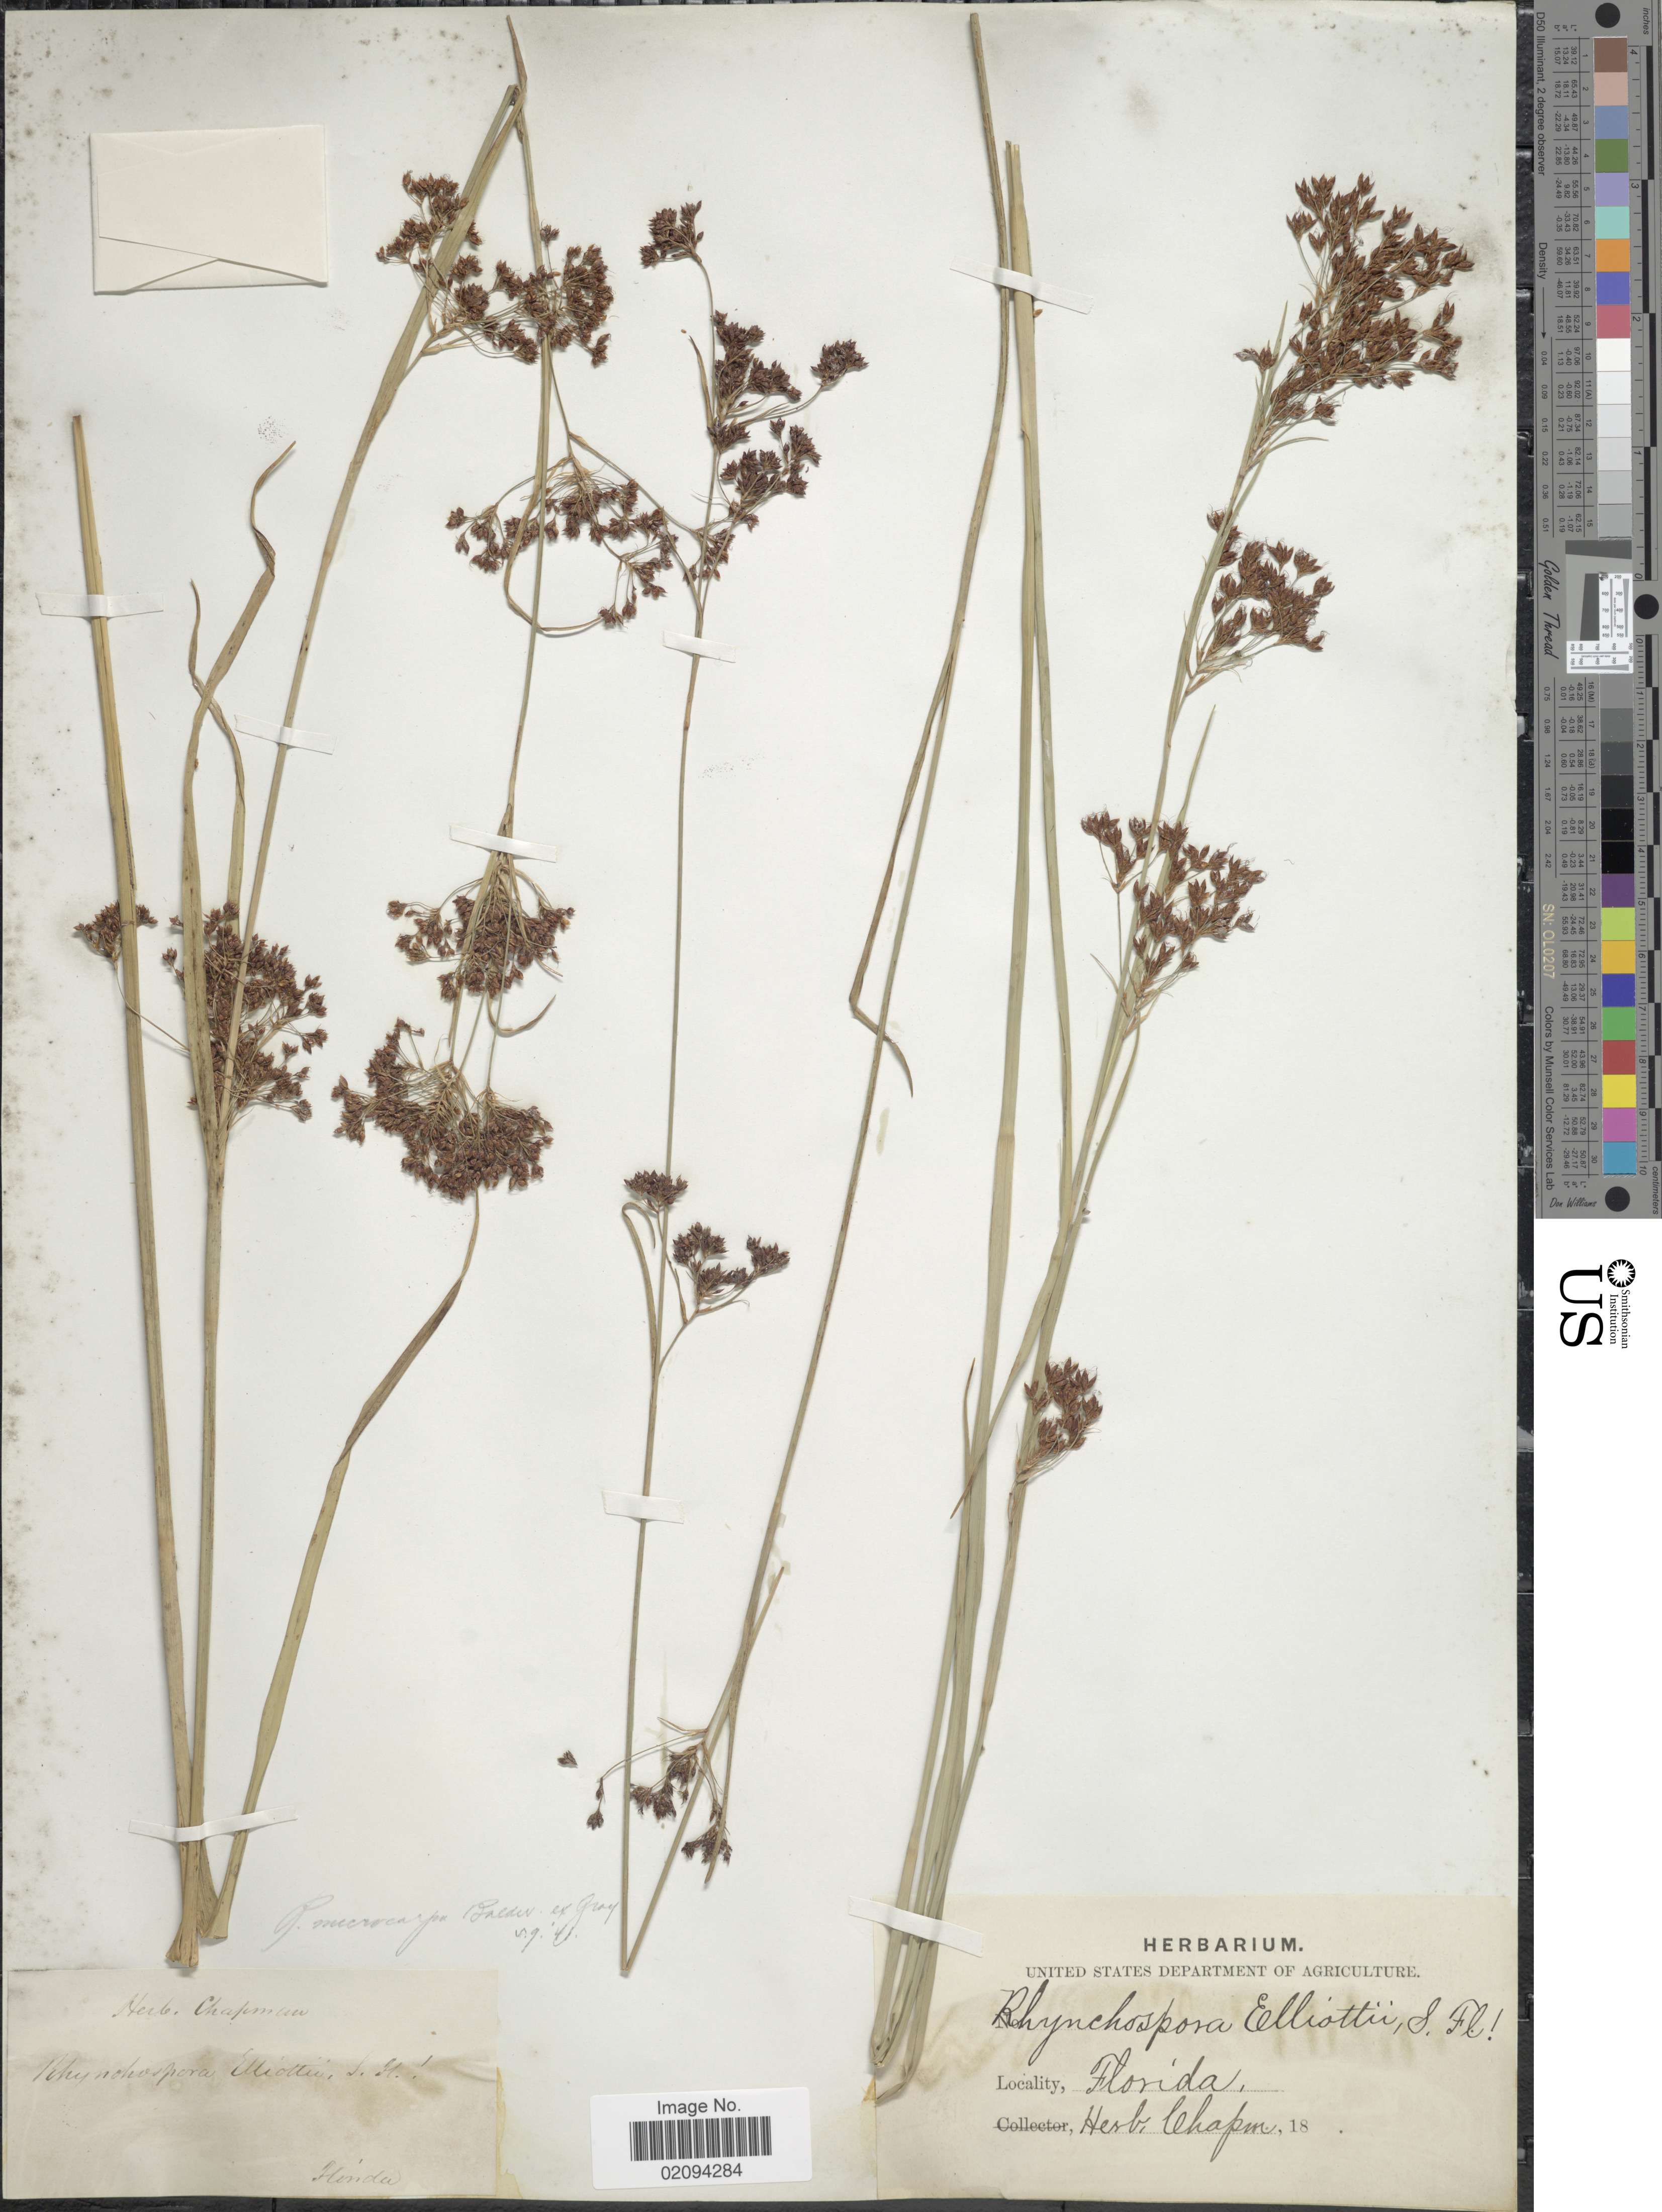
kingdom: Plantae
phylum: Tracheophyta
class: Liliopsida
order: Poales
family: Cyperaceae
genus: Rhynchospora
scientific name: Rhynchospora microcarpa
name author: Baldwin ex A. Gray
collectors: ex herb. Chapman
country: United States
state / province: Florida